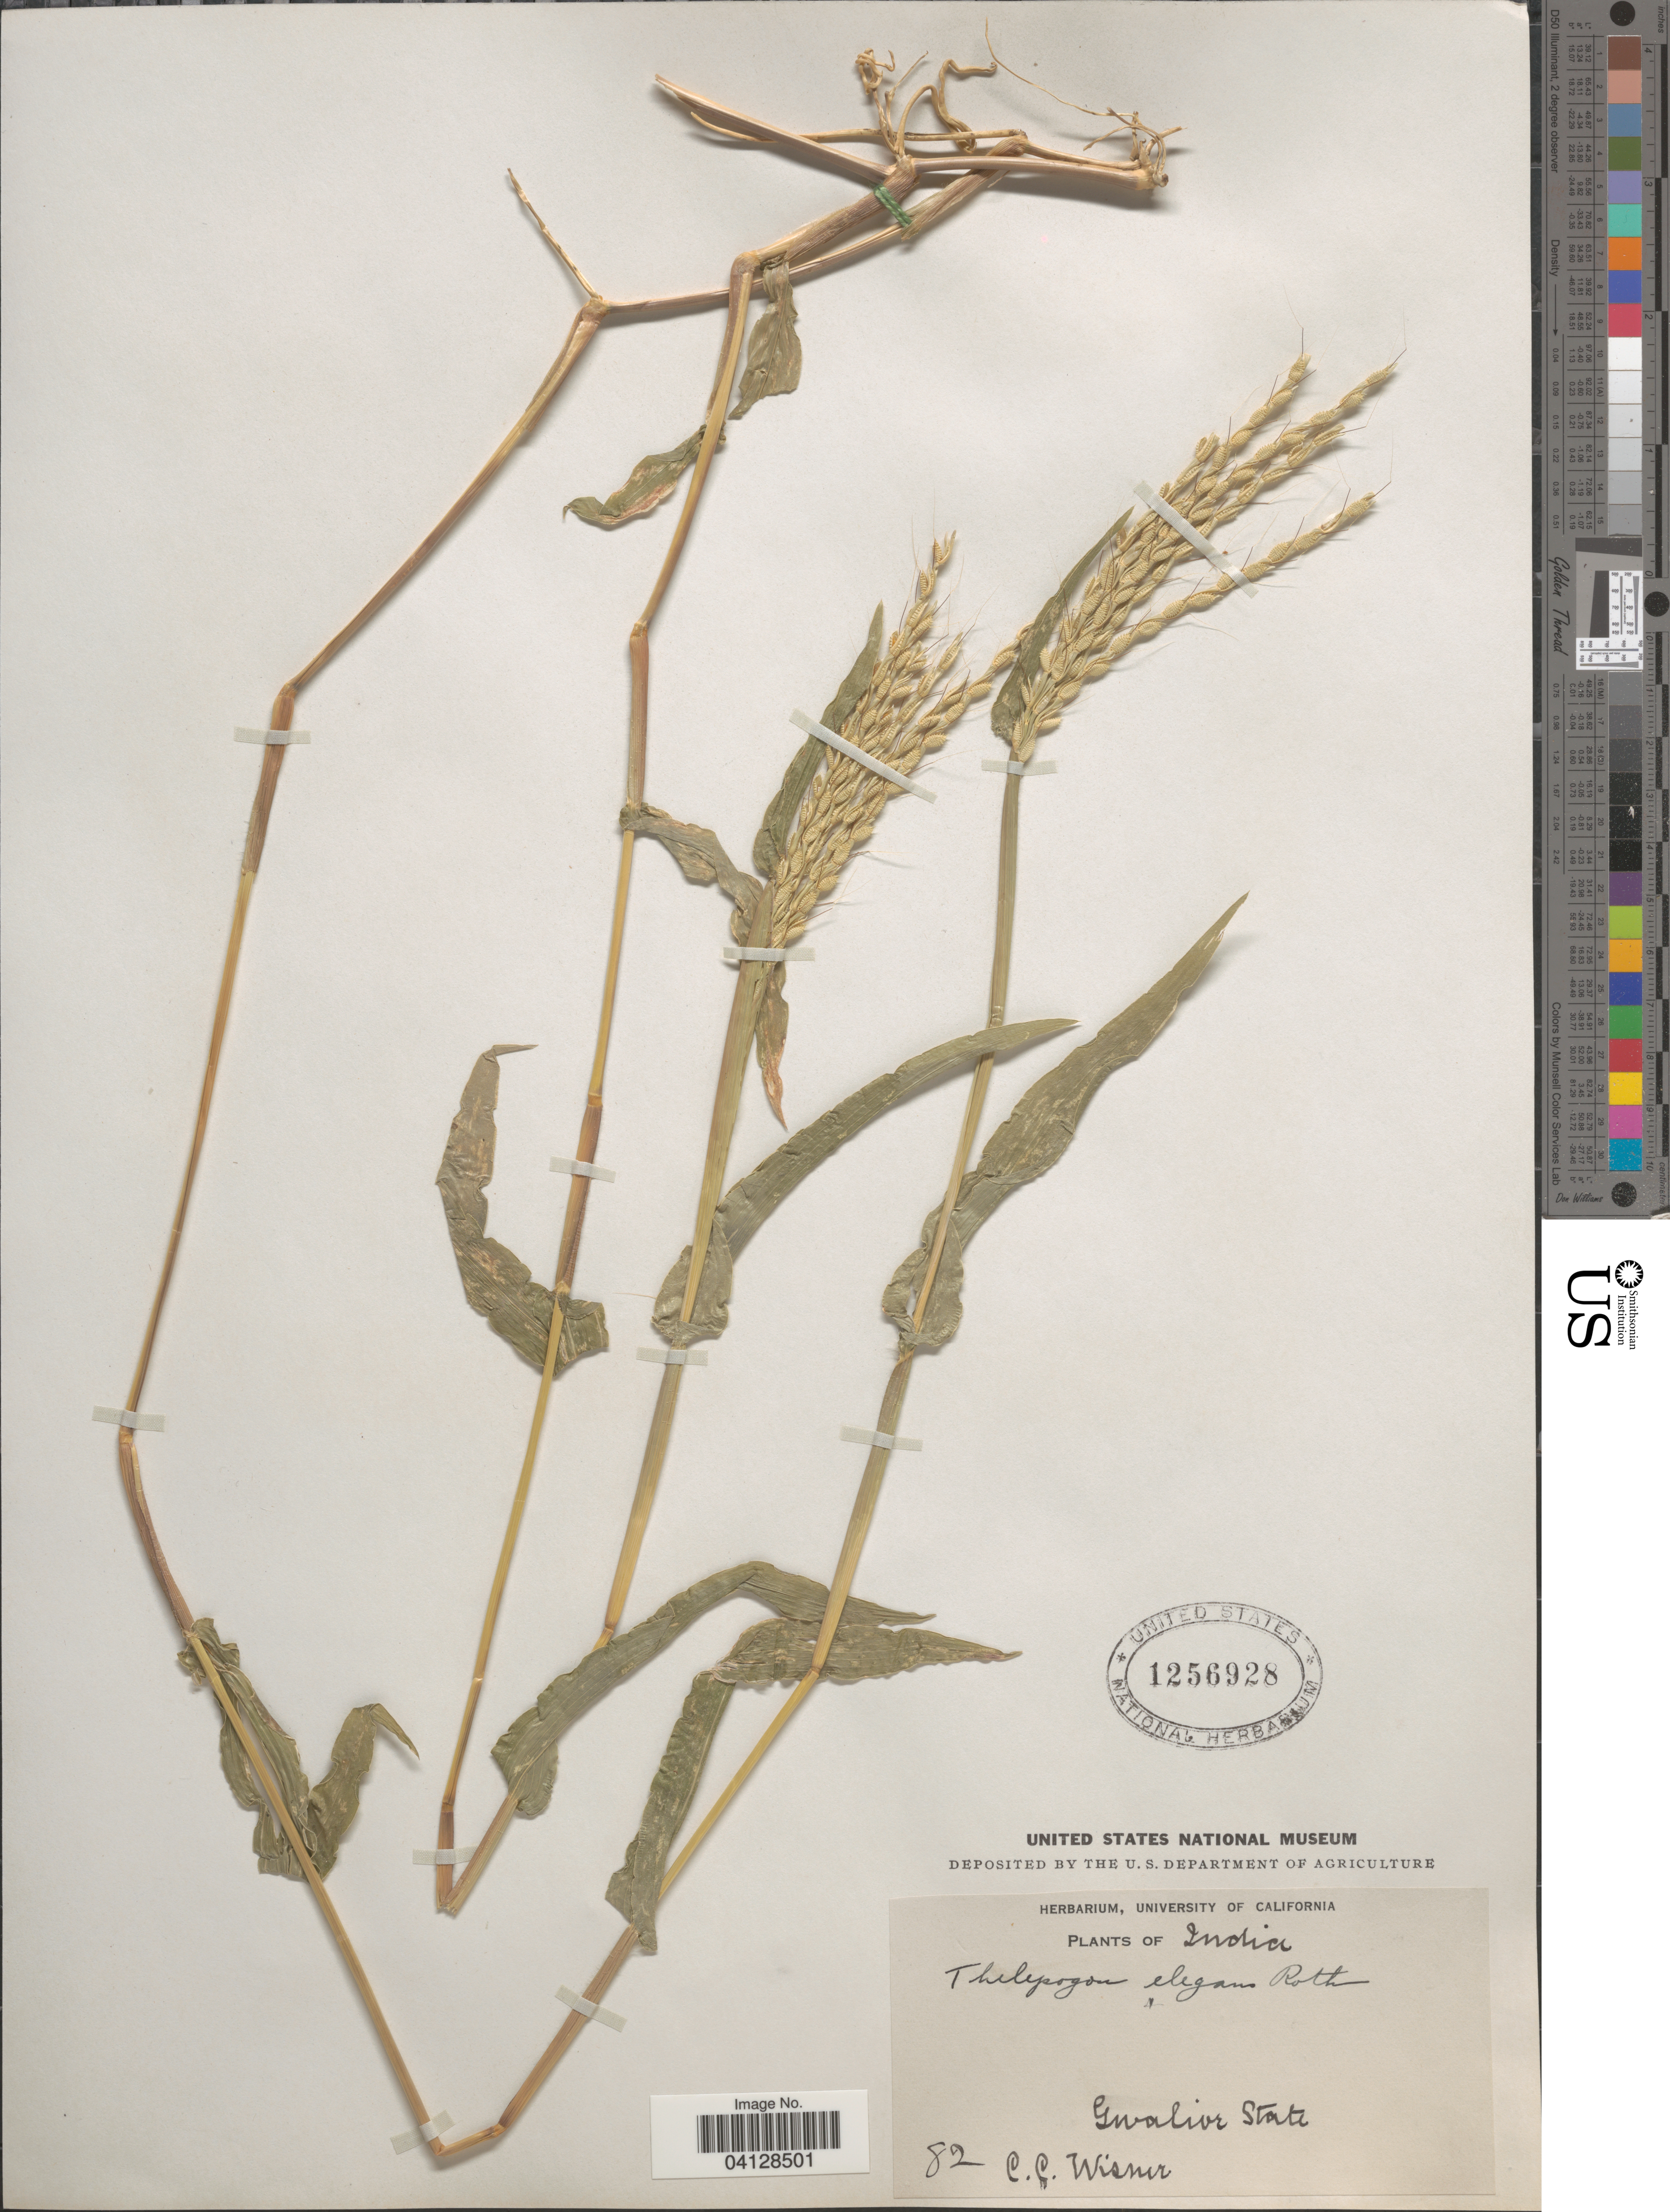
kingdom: Plantae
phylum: Tracheophyta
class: Liliopsida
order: Poales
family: Poaceae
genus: Thelepogon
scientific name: Thelepogon elegans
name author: Roth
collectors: C. Wisner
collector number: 82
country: India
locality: Gwalior State.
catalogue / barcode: US 1256928